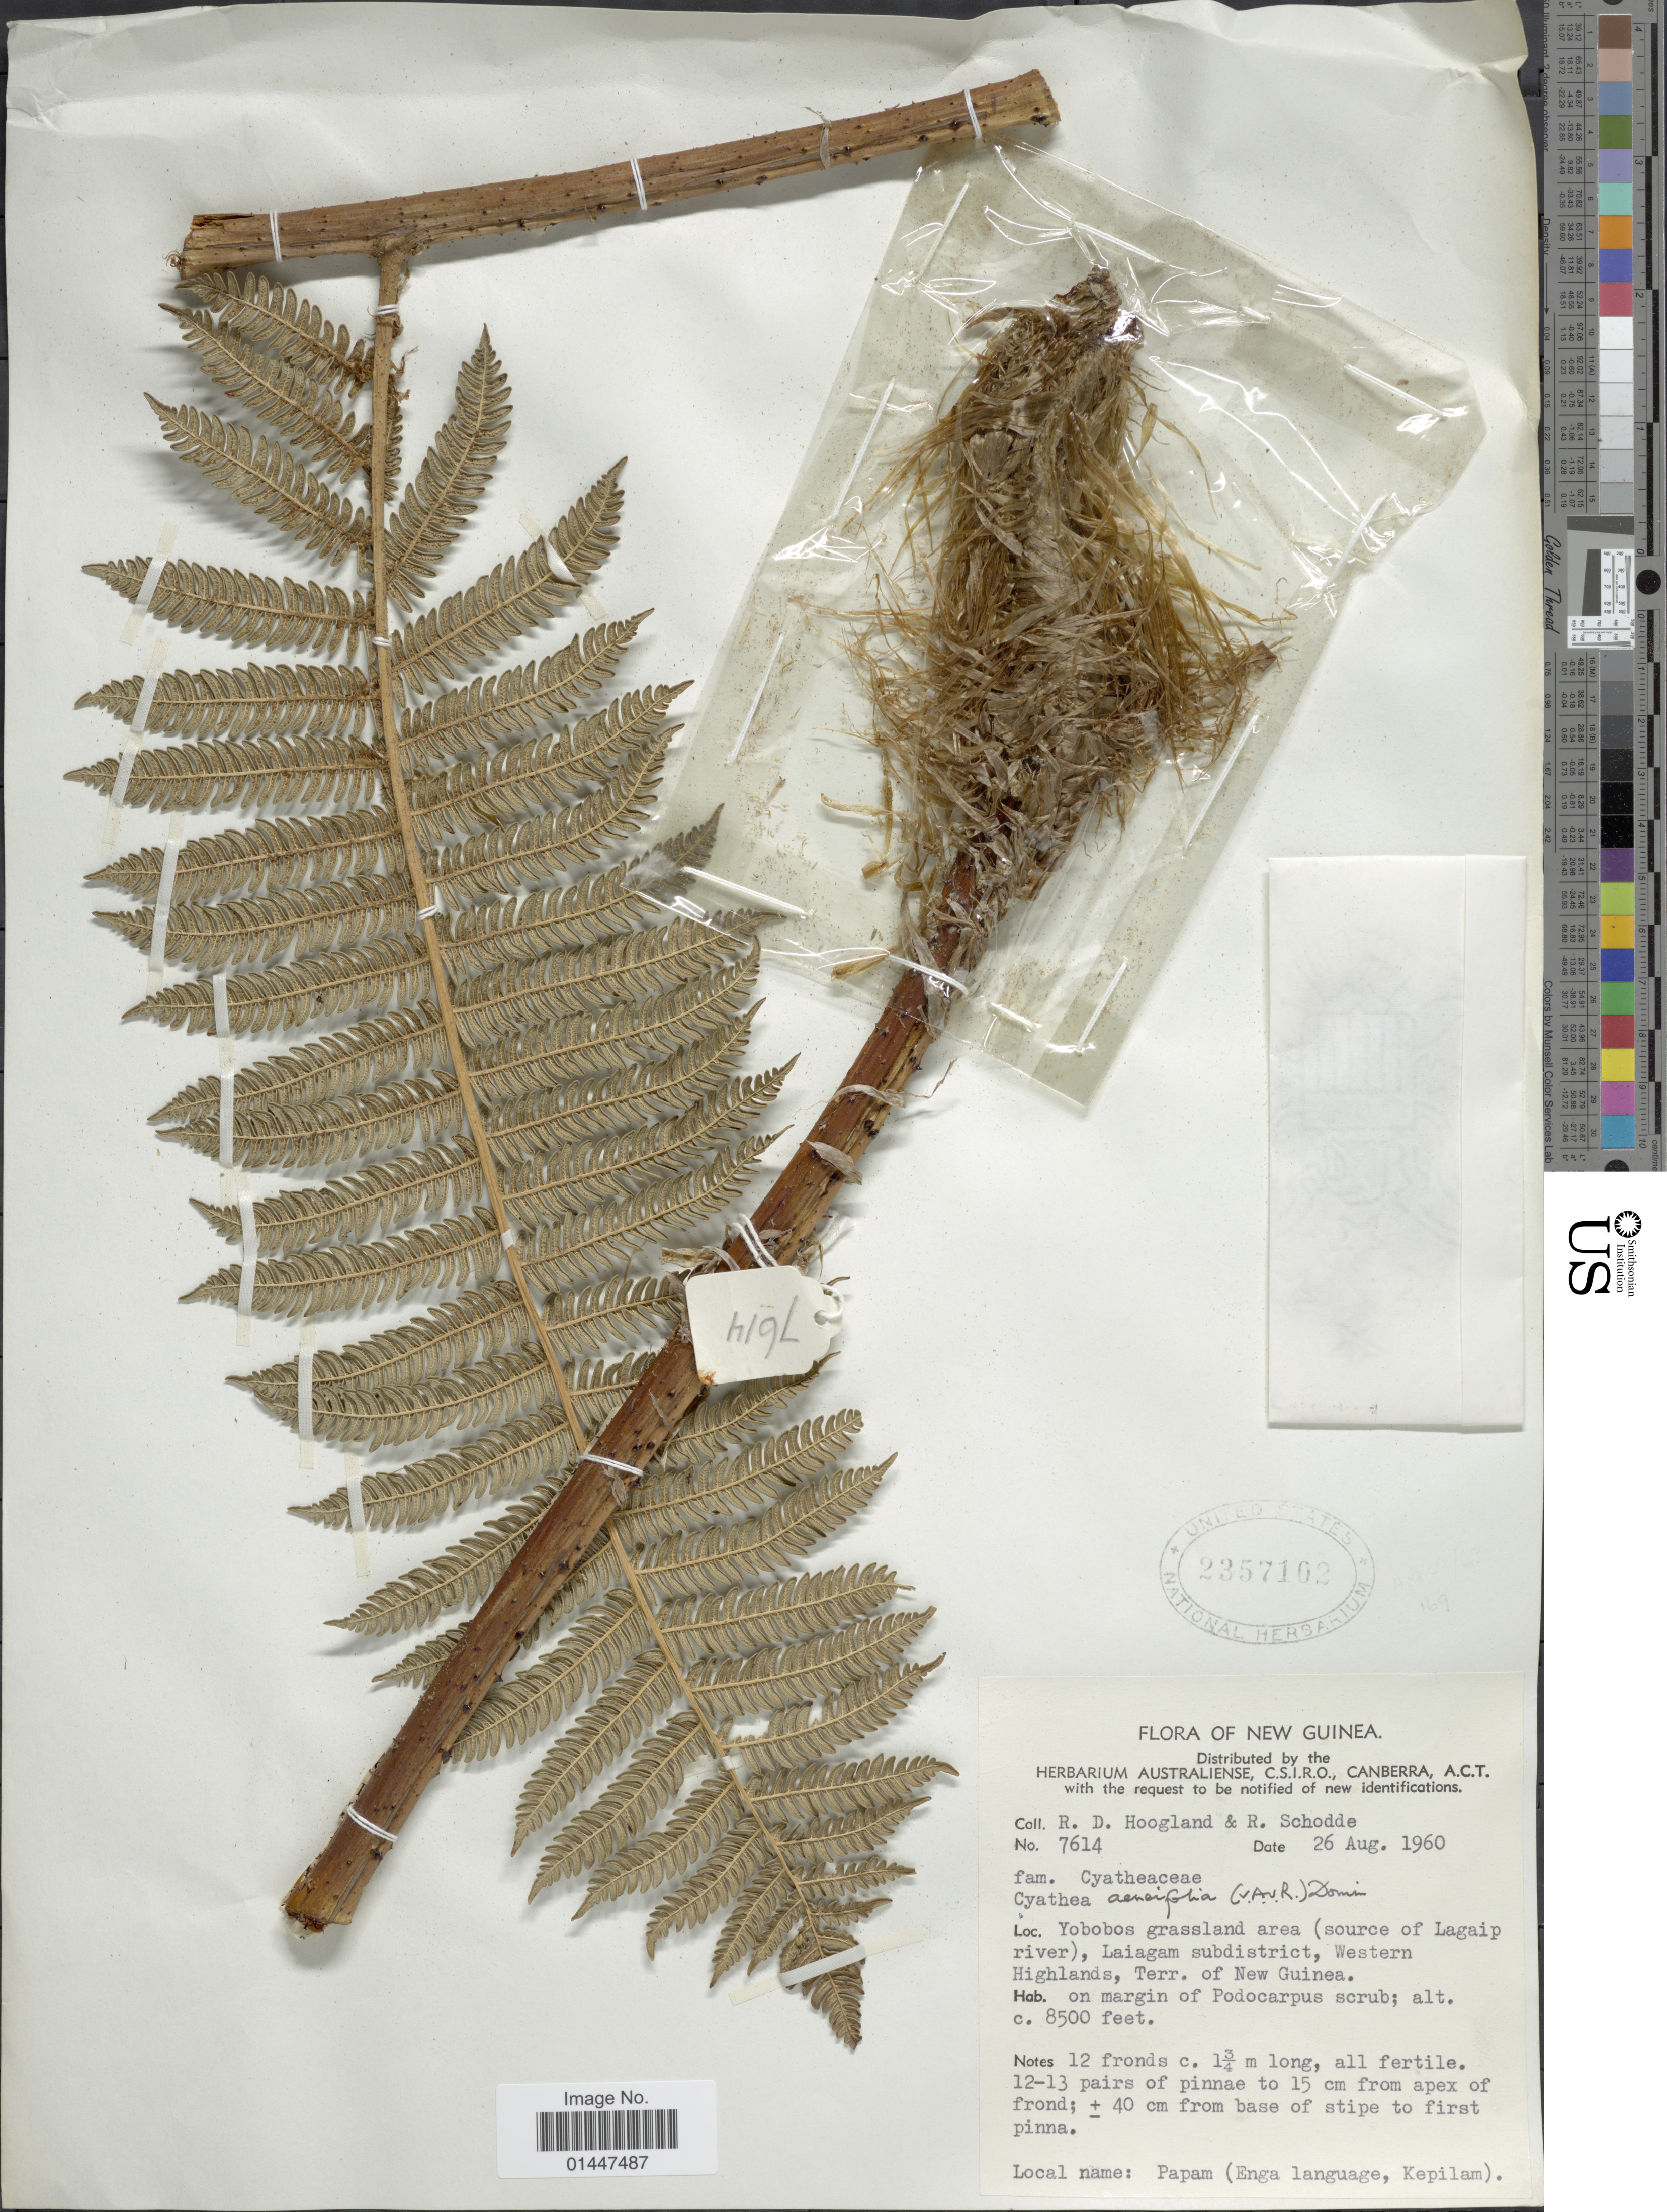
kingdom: Plantae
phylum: Tracheophyta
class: Polypodiopsida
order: Cyatheales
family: Cyatheaceae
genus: Sphaeropteris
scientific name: Sphaeropteris aeneifolia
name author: (Alderw.) R.M. Tryon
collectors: R. D. Hoogland & R. Schodde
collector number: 7614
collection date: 1960-08-26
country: Papua New Guinea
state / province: Western Highlands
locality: New Guinea. Yobobos grassland area (source of Lagaipriver), Laiagam subdistrict, Terr. of New Guinea.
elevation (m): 2591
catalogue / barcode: US 2357102